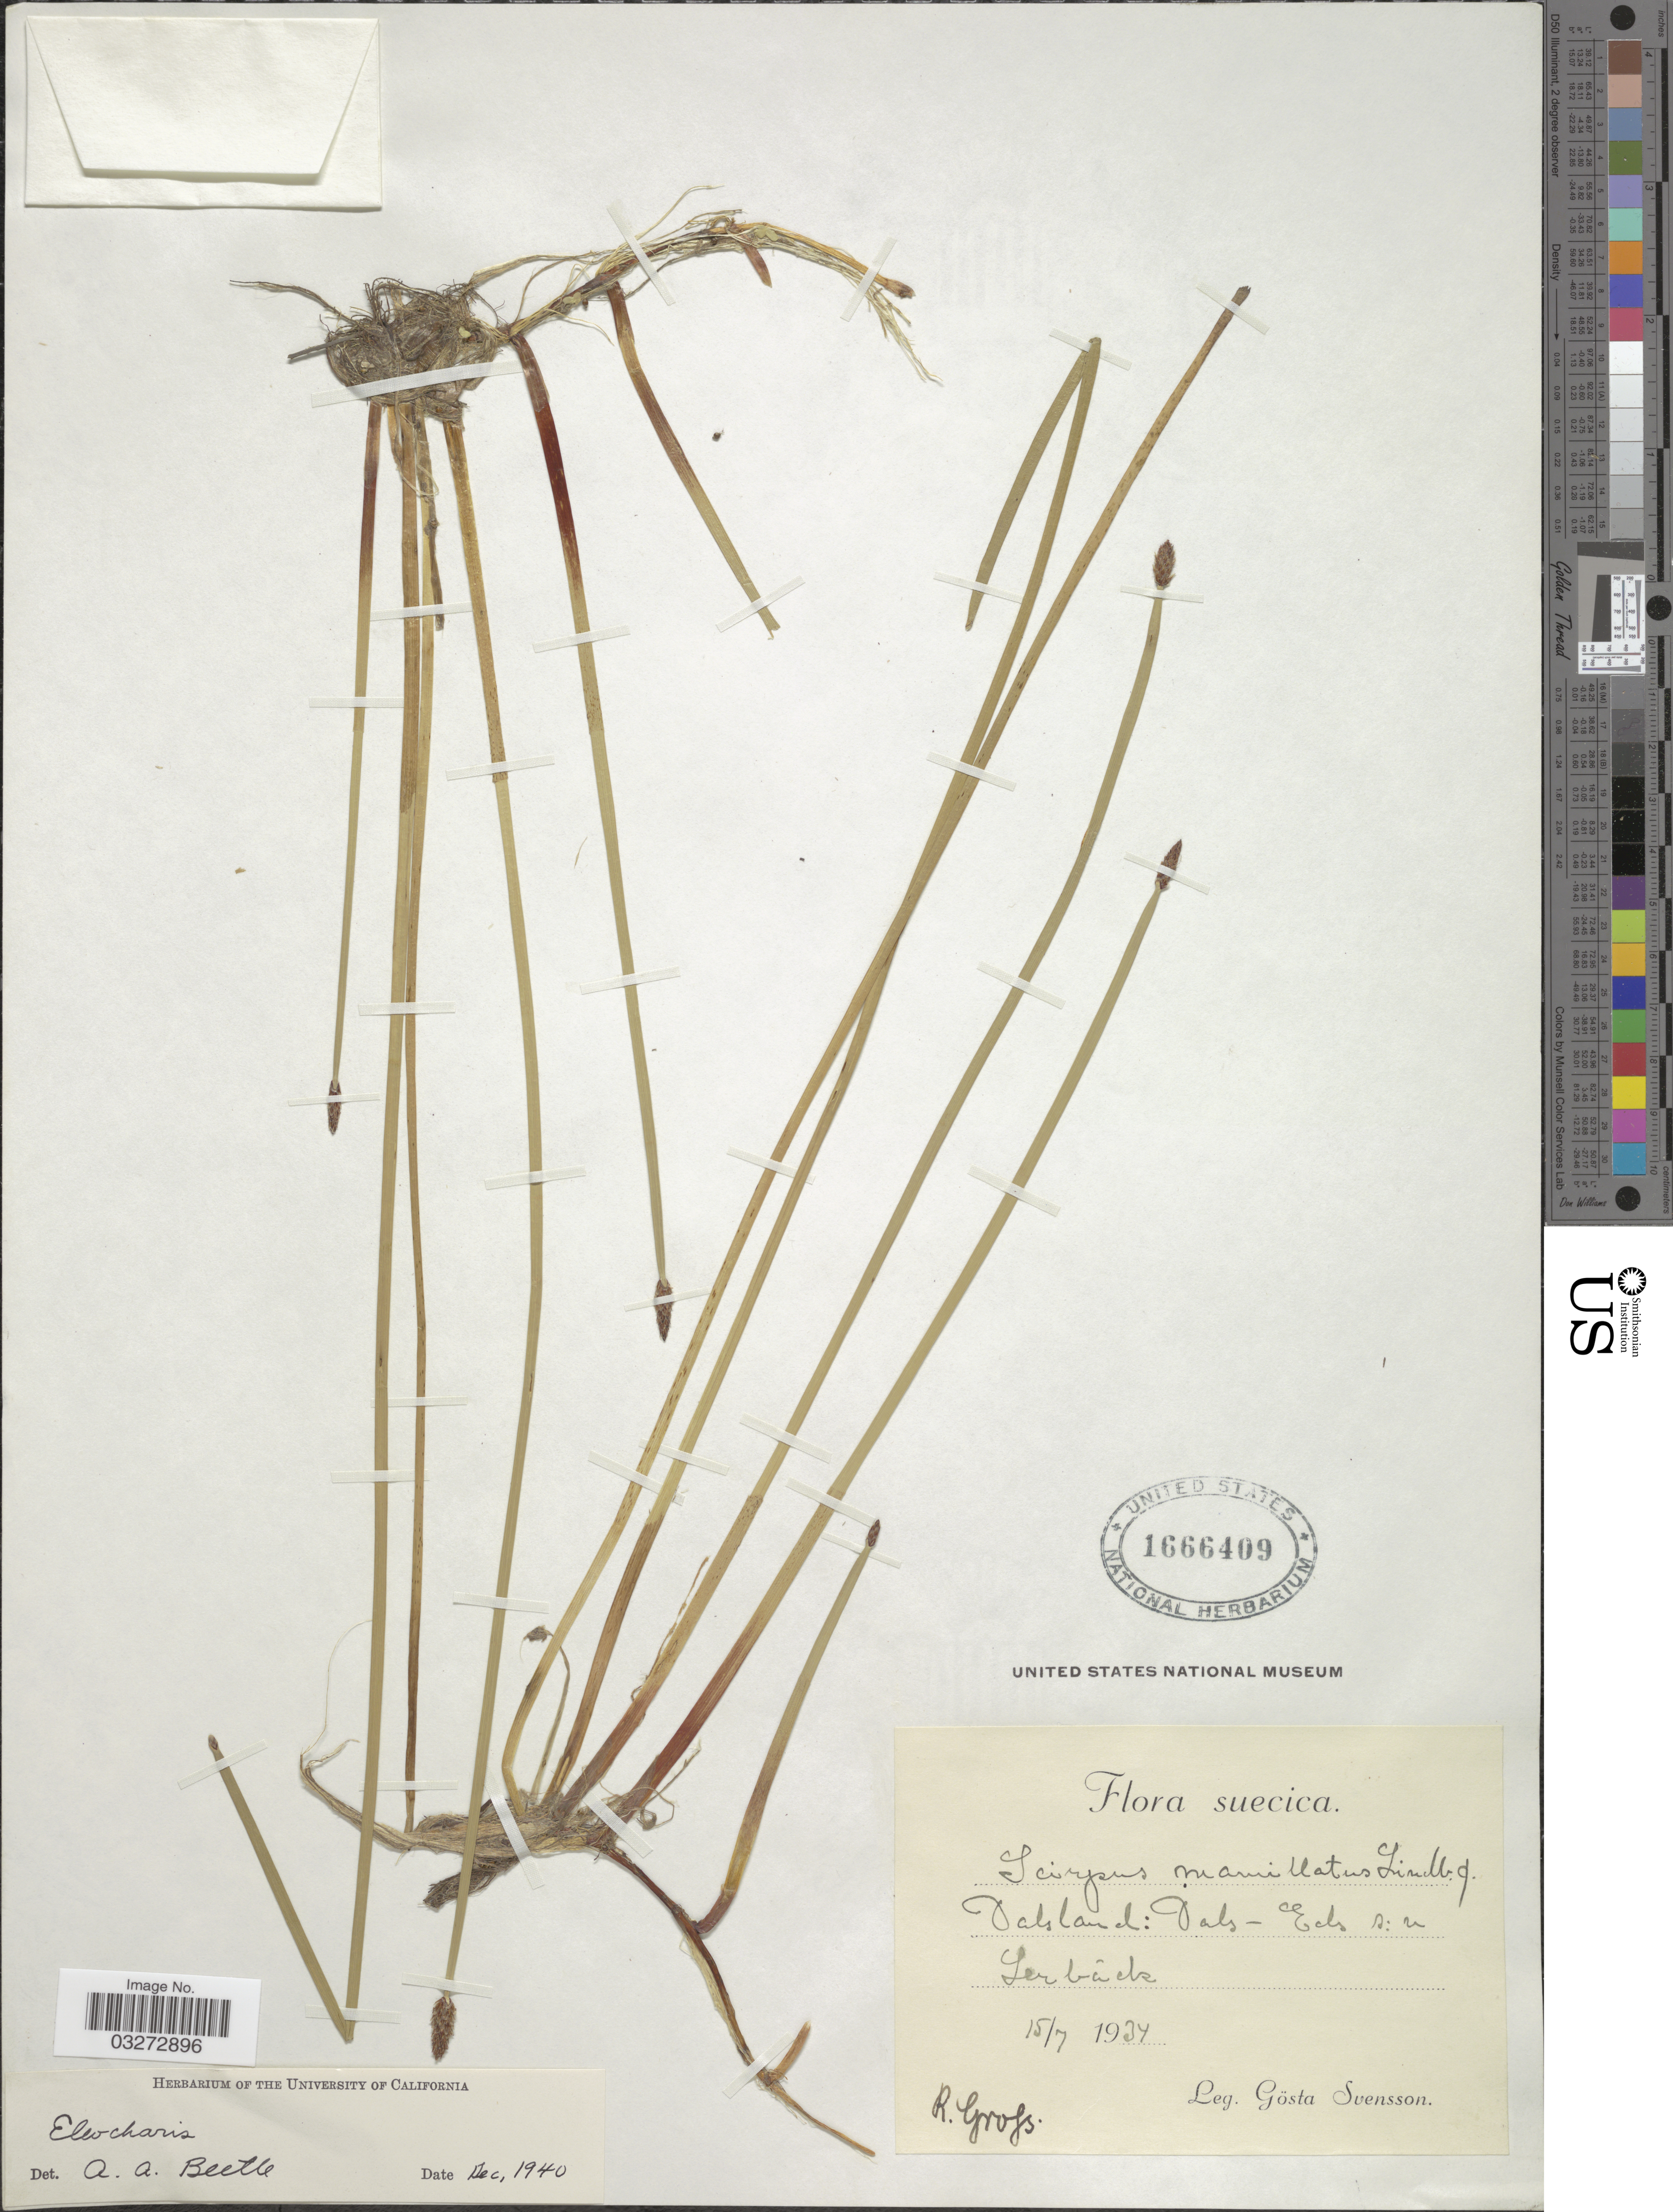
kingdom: Plantae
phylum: Tracheophyta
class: Liliopsida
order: Poales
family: Cyperaceae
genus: Eleocharis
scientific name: Eleocharis sp.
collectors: G. Svensson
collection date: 1934-07-15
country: Sweden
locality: Suecica. Dalsland: Dals-Eds s:n Lerbäck.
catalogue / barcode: US 1666409